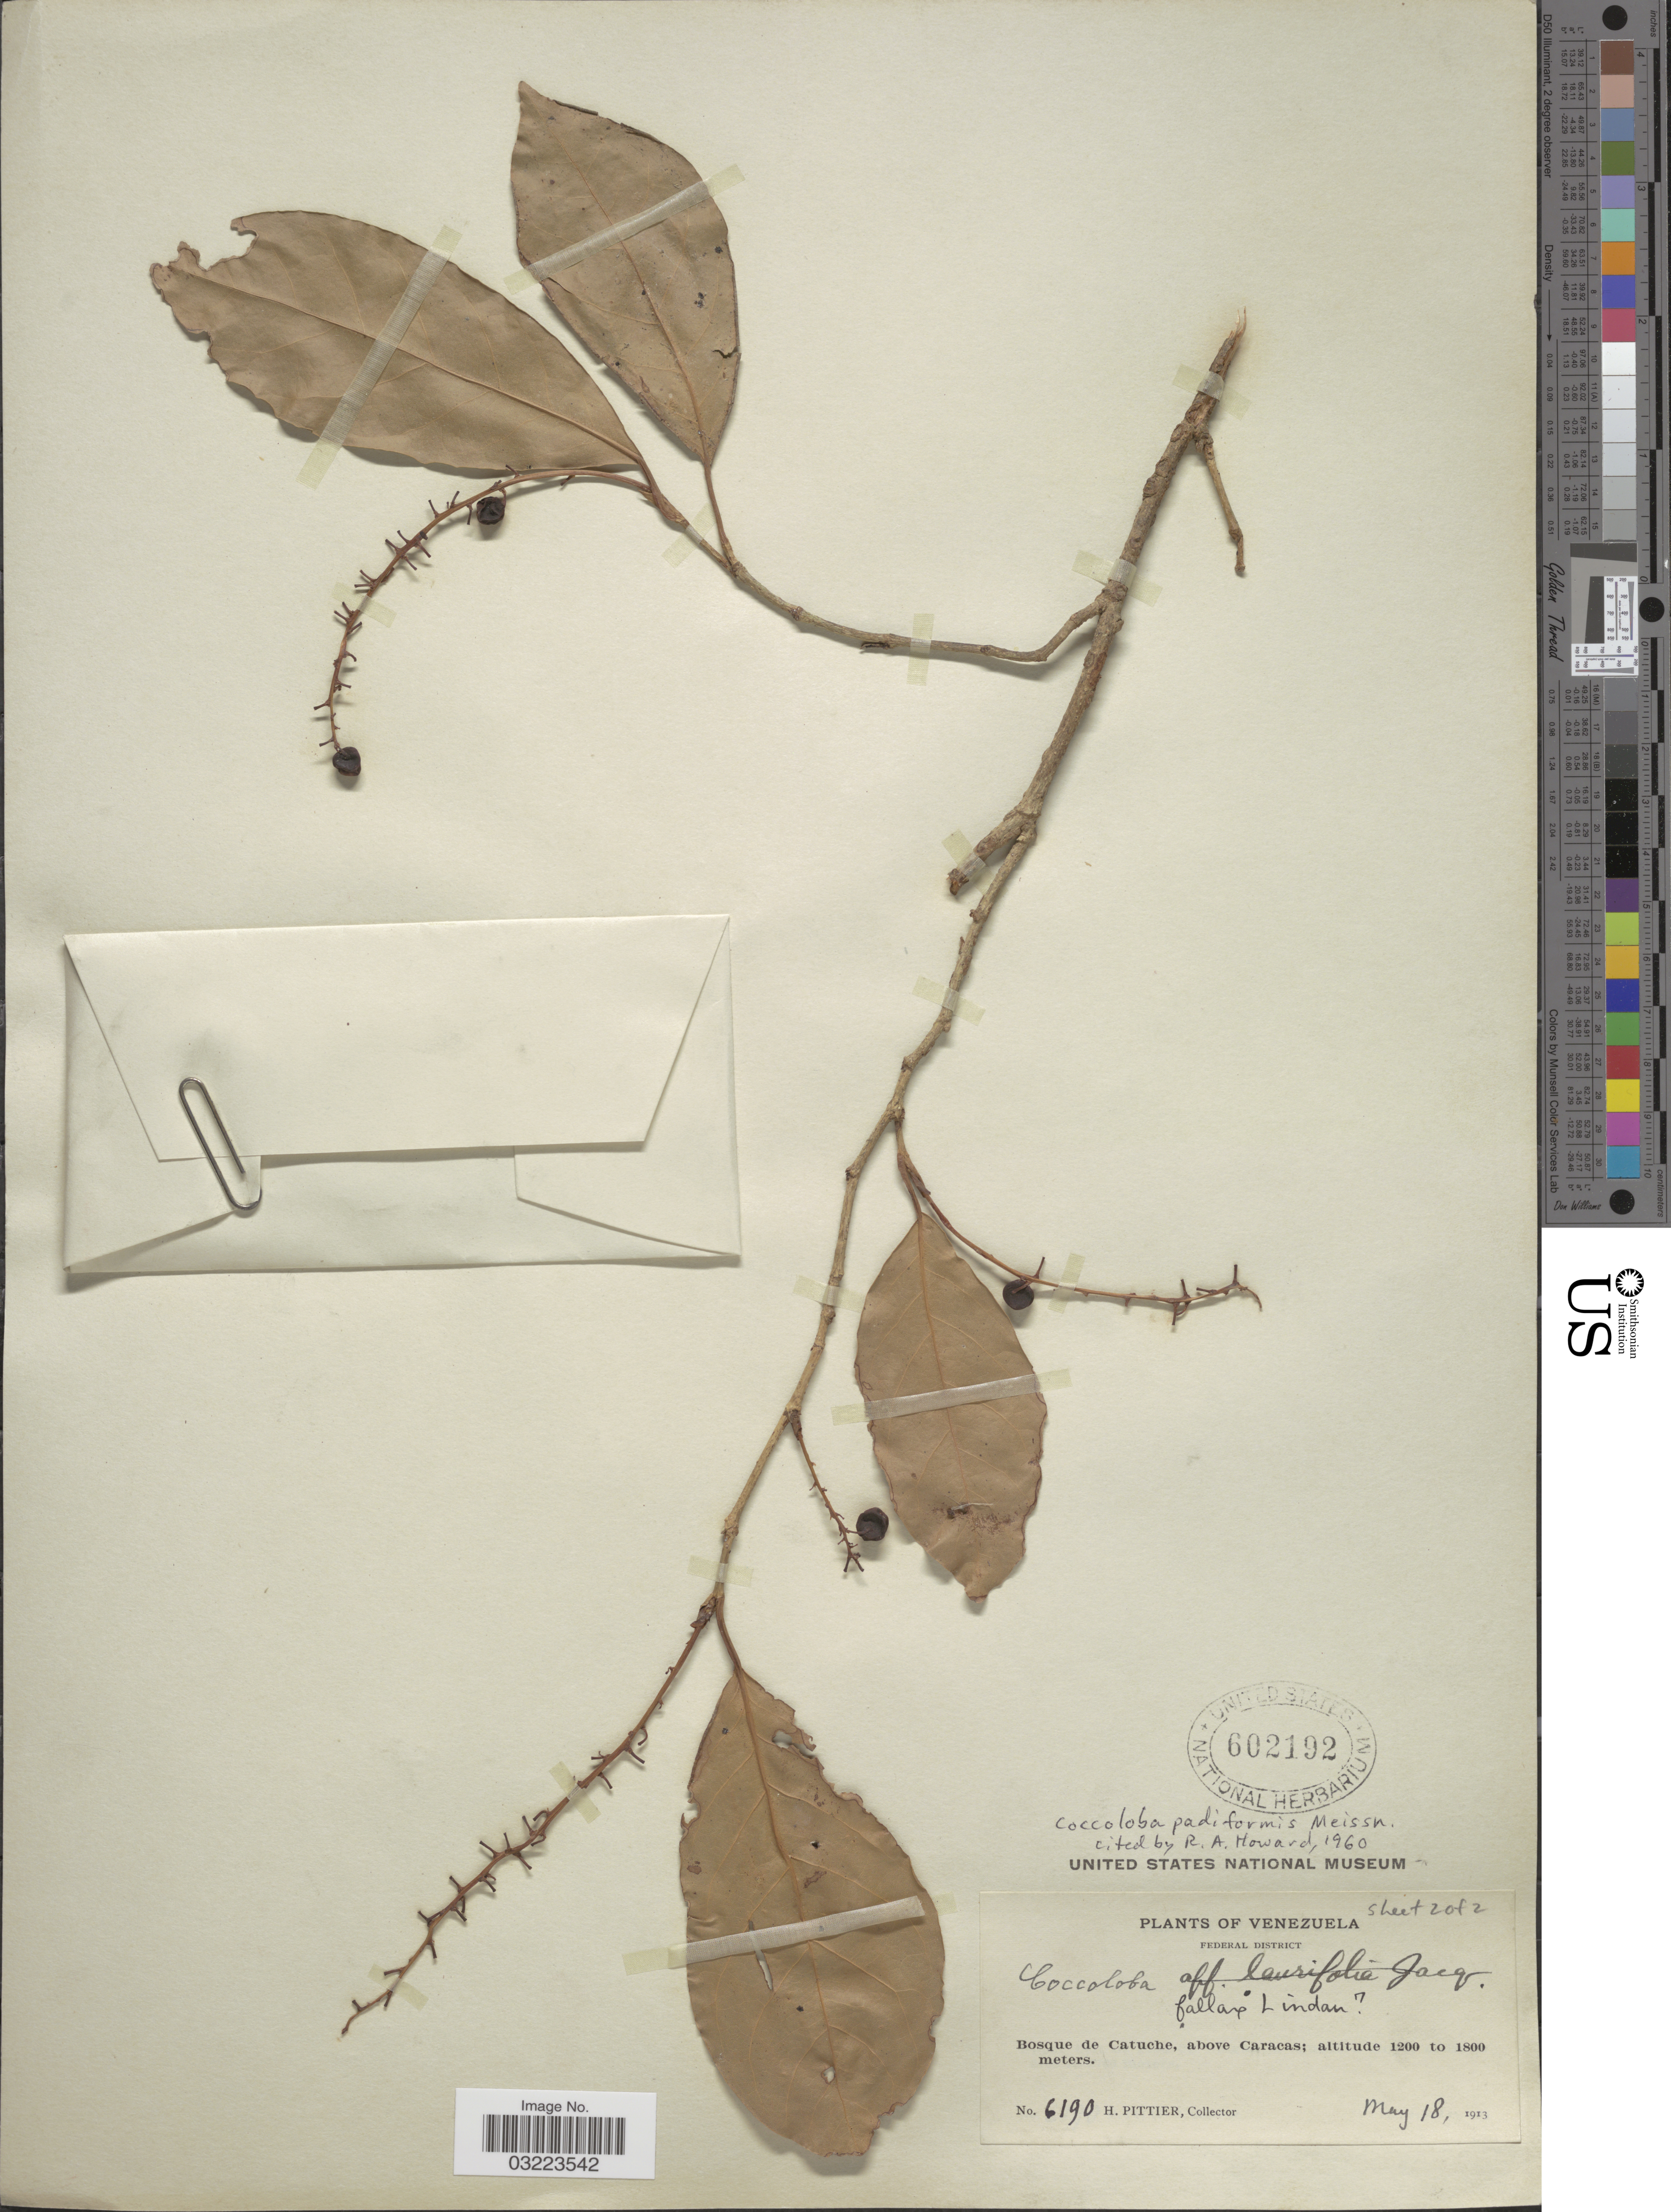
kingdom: Plantae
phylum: Tracheophyta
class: Magnoliopsida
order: Caryophyllales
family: Polygonaceae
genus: Coccoloba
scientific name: Coccoloba padiformis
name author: Meisn.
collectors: H. F. Pittier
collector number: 6190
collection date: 1913-05-18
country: Venezuela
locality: Federal District, Bosque de Catuche, above Caracas.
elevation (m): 1200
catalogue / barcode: US 602192